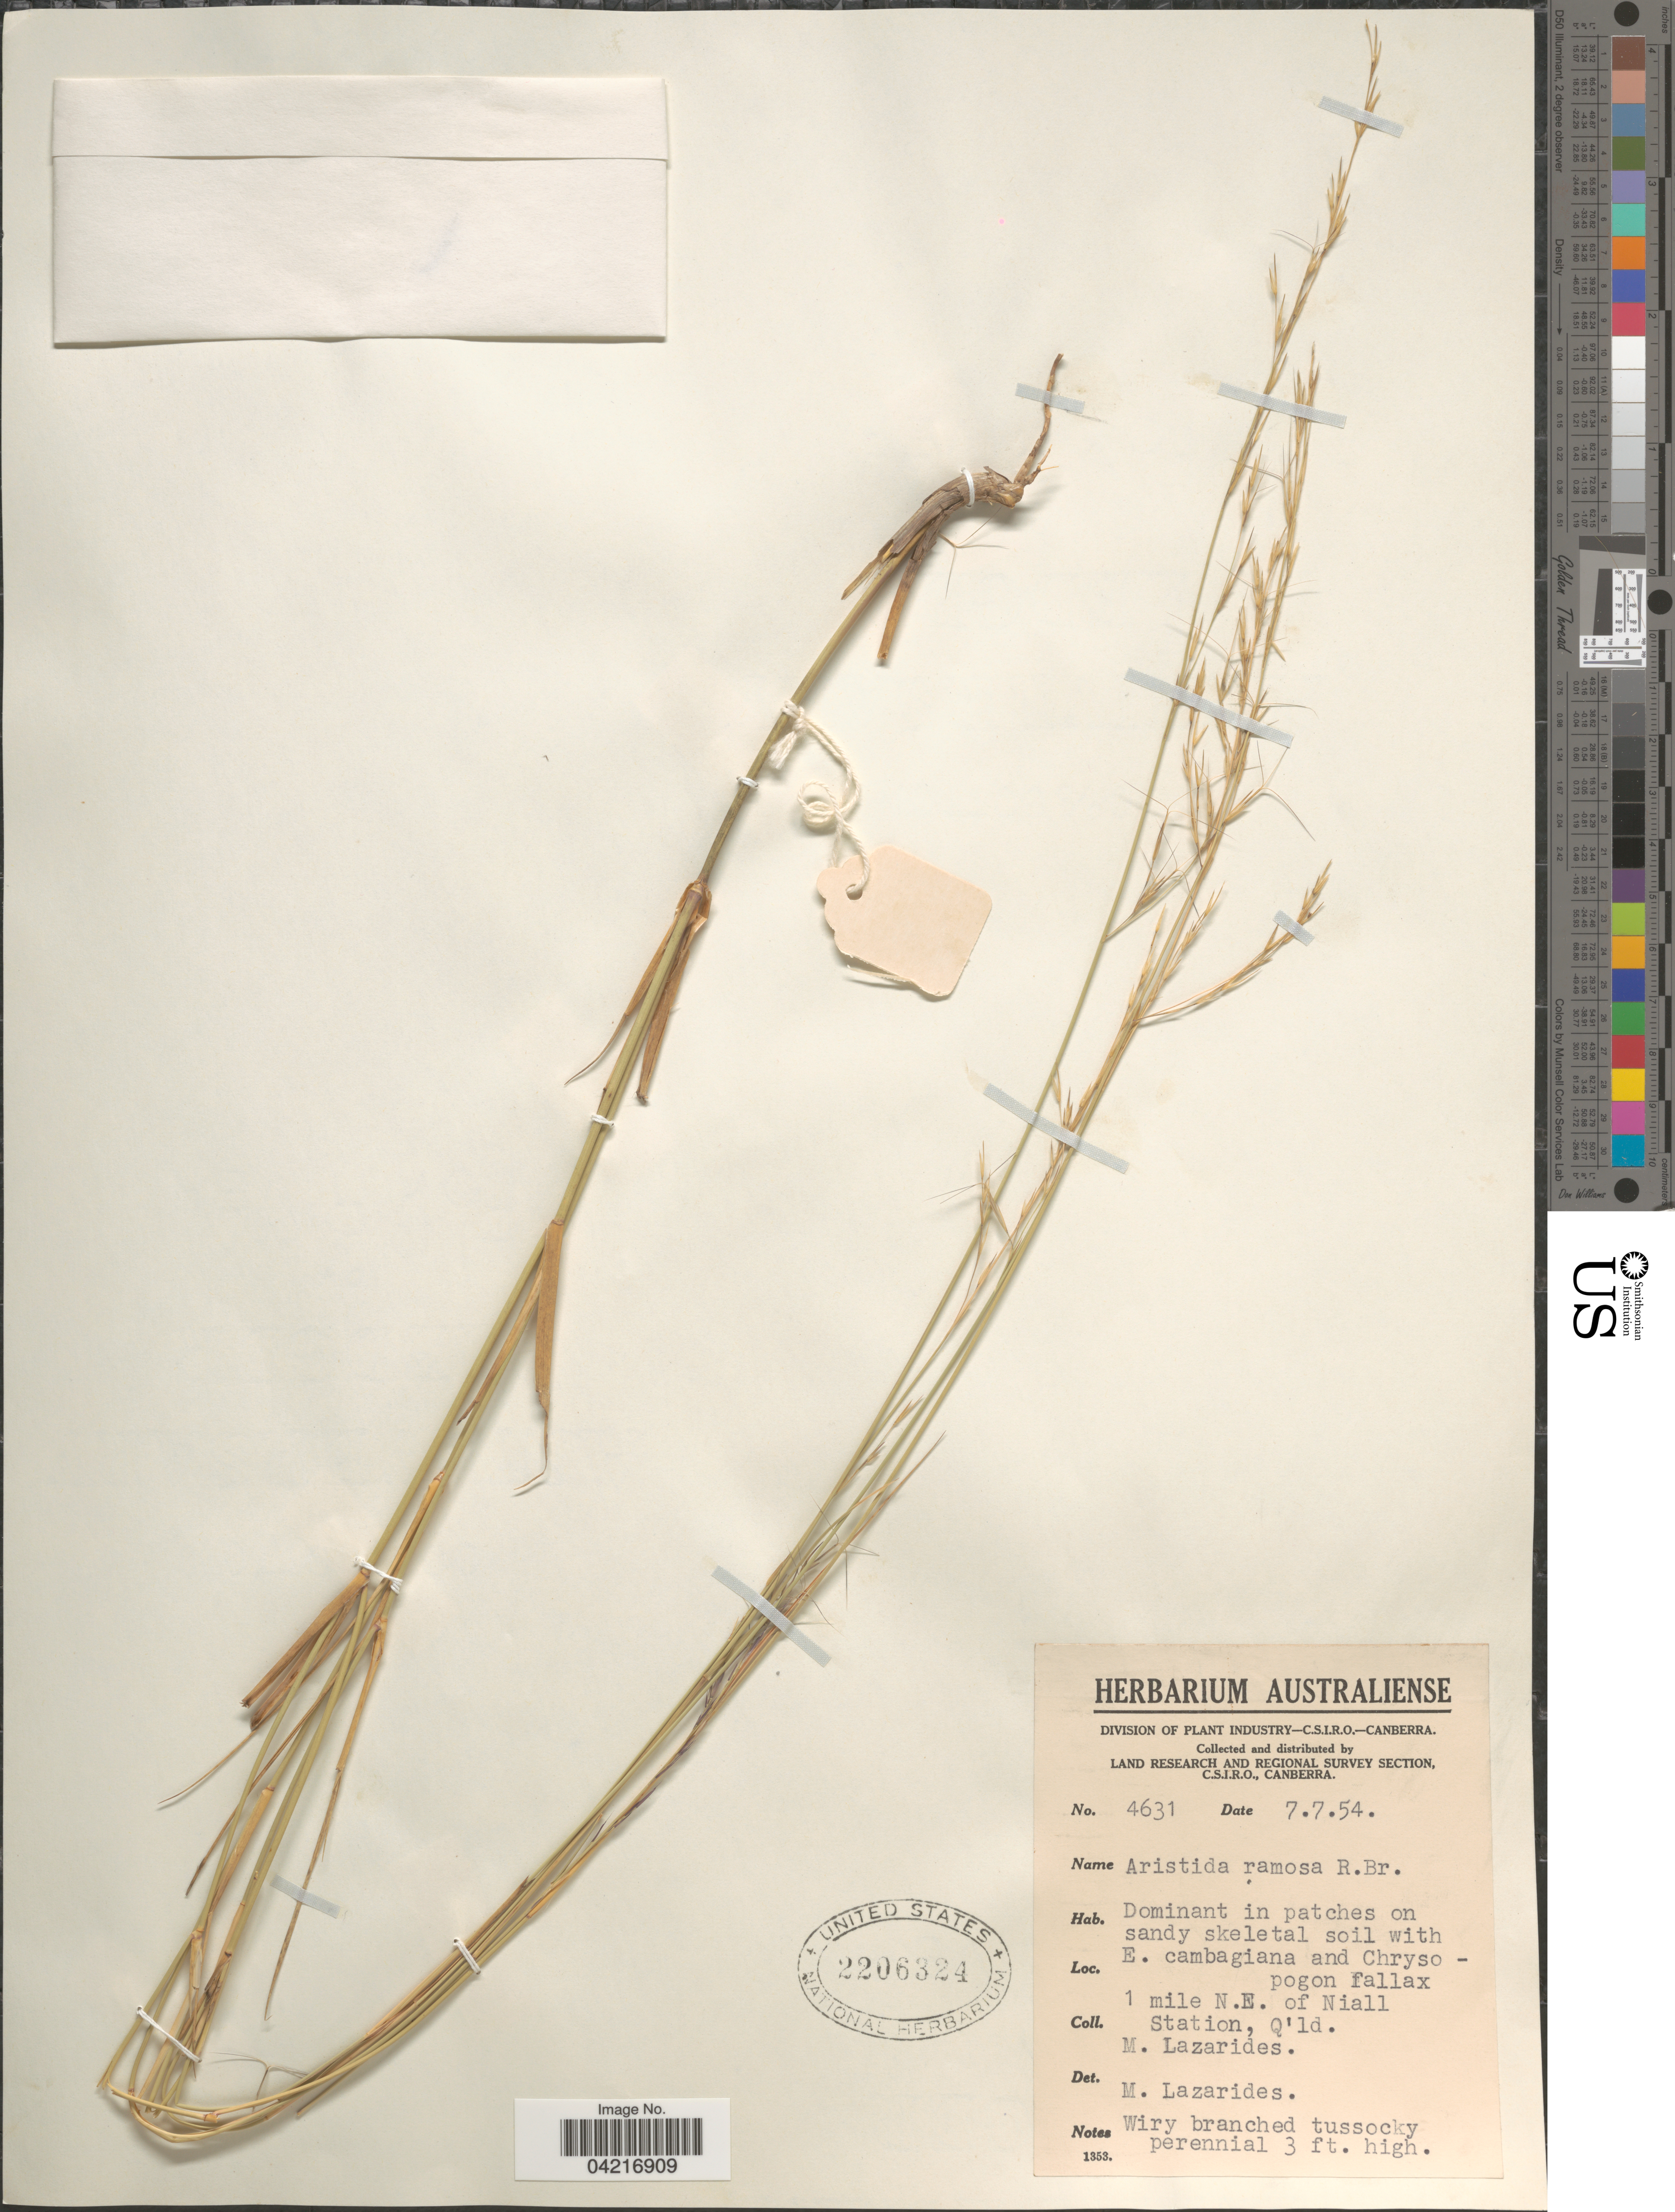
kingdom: Plantae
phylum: Tracheophyta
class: Liliopsida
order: Poales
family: Poaceae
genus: Aristida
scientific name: Aristida ramosa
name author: R. Br.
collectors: M. Lazarides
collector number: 4631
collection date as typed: Transcribed d/m/y: 7/7/54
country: Australia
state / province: Queensland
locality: Land Research and Regional Survey Section, C.S.I.R.O. 1 mile N.E. of Niall Station.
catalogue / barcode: US 2206324